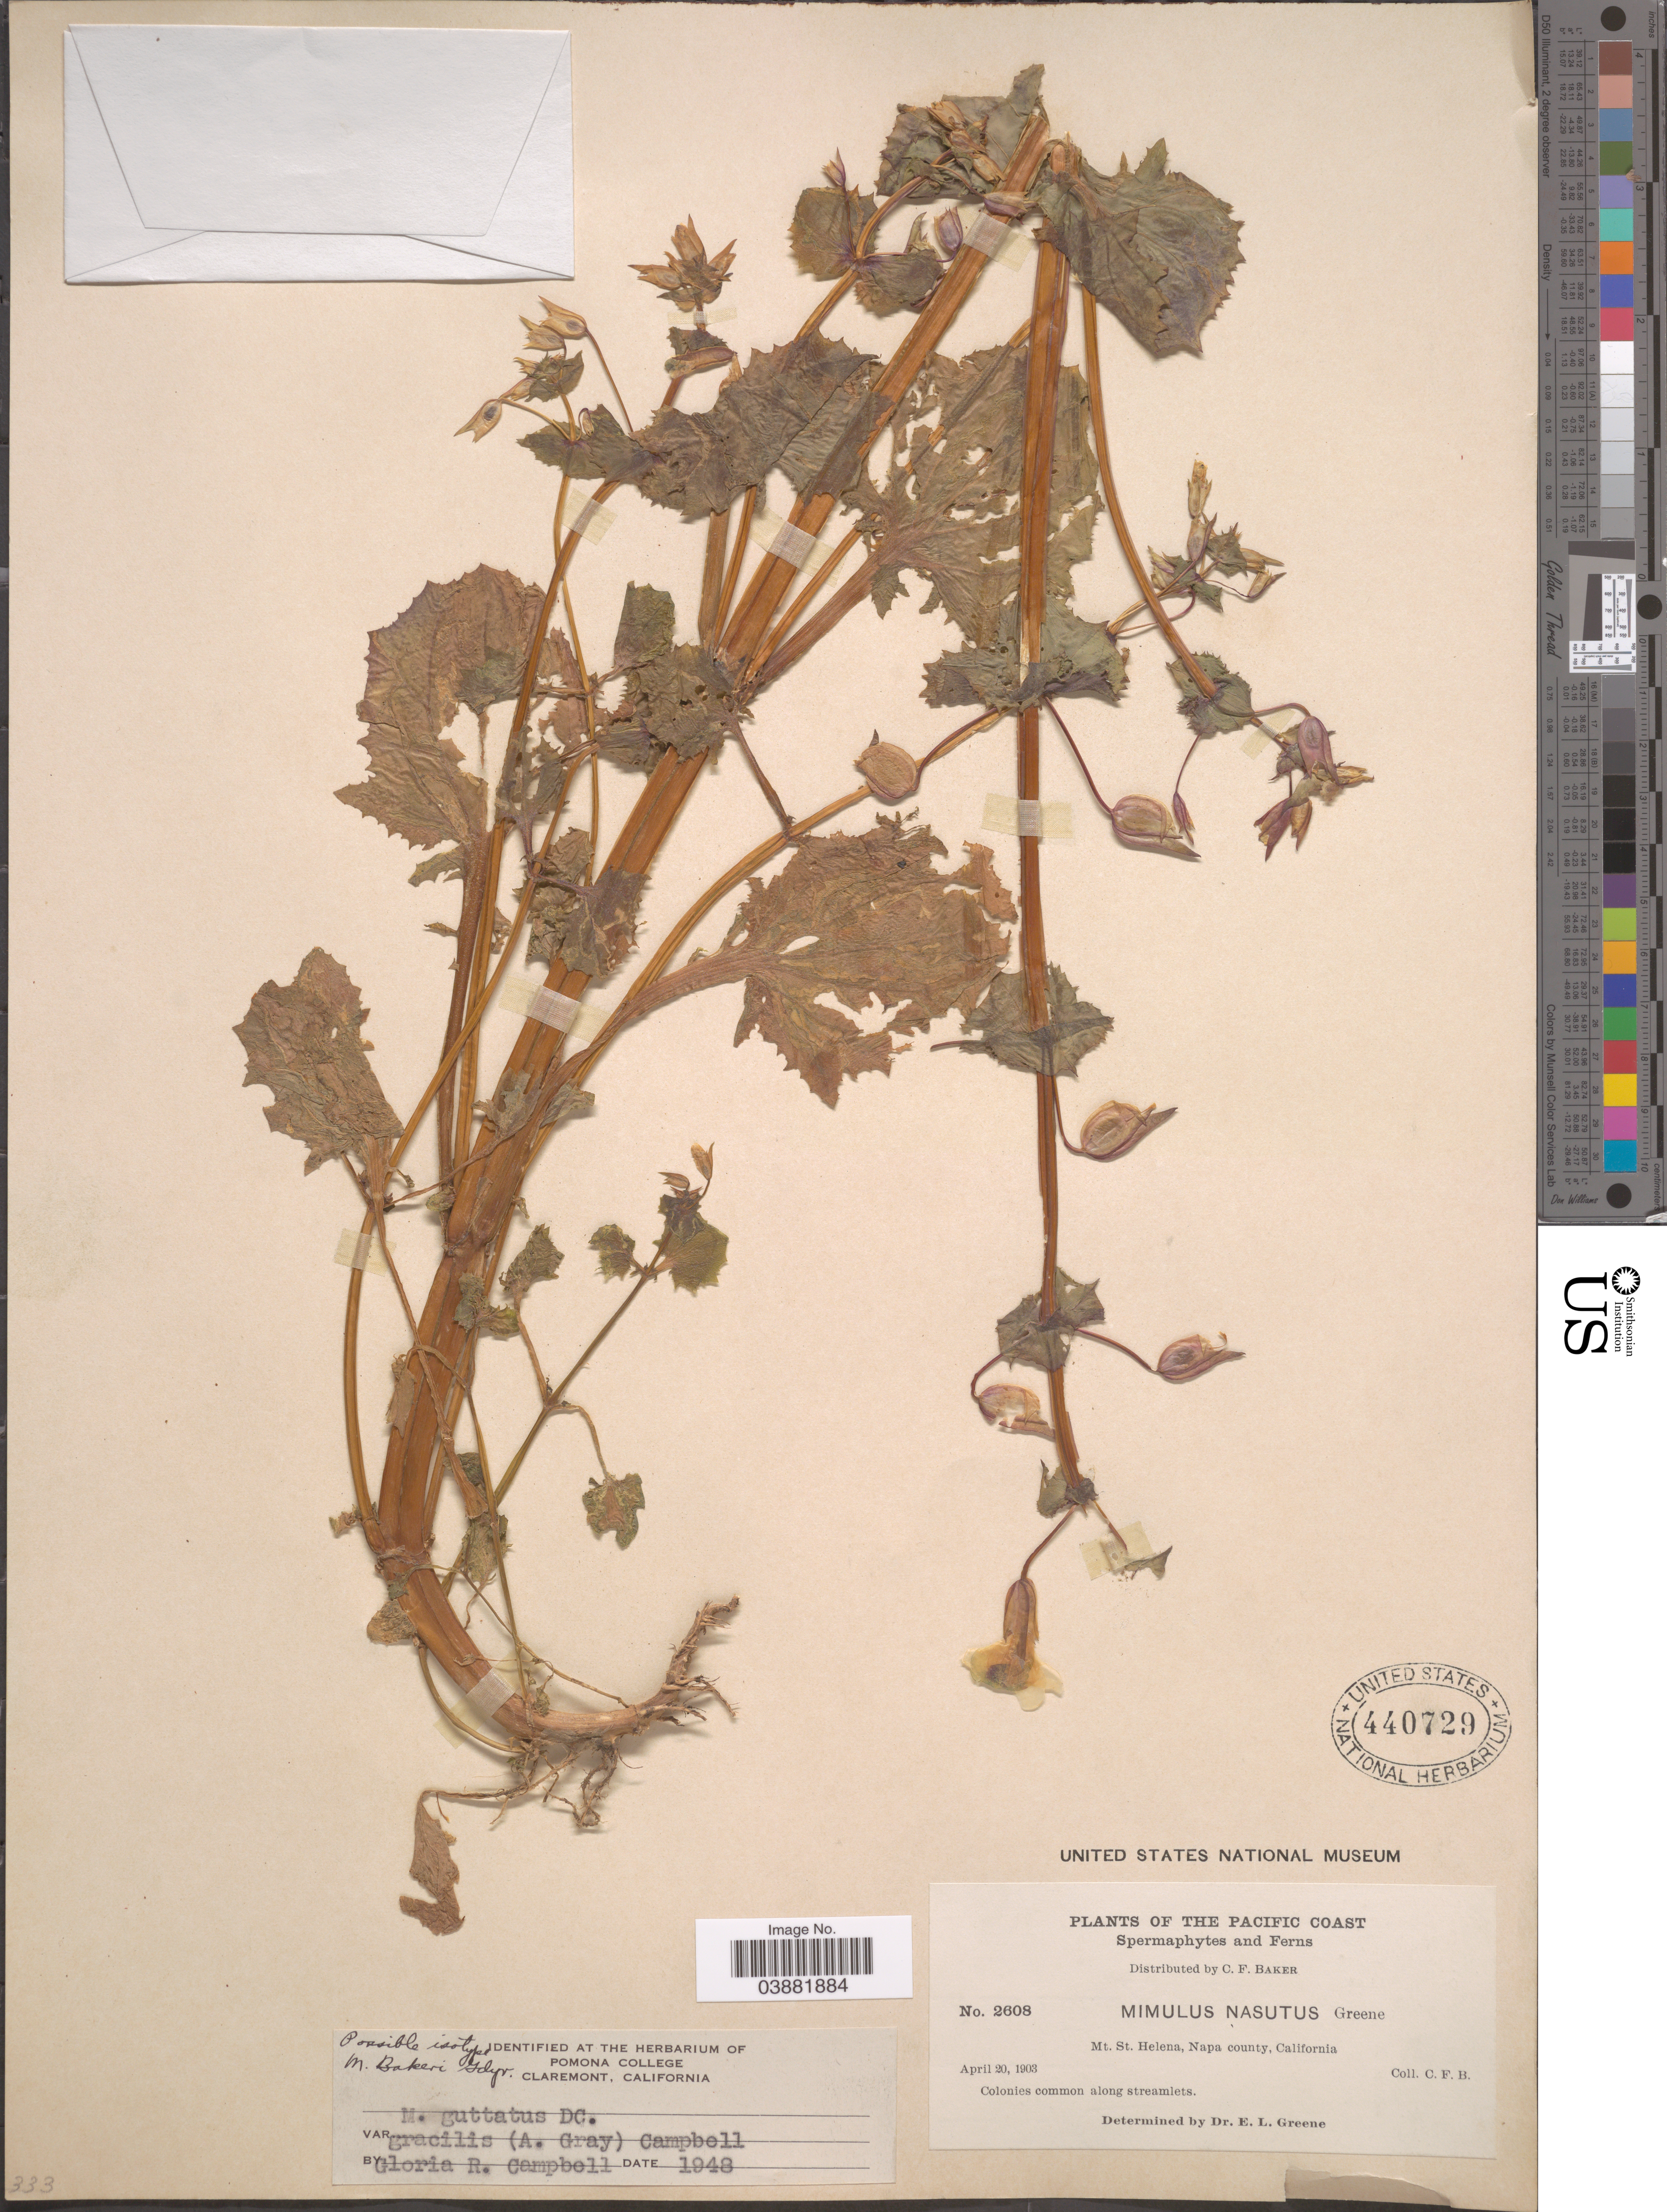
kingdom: Plantae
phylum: Tracheophyta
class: Magnoliopsida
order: Lamiales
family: Phrymaceae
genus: Mimulus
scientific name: Mimulus guttatus var. gracilis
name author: (A. Gray) G.R. Campb.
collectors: C. F. Baker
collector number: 2608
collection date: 1903-04-20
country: United States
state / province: California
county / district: Napa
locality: Pacific Coast. Mt. St. Helena, Napa county.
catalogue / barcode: US 440729